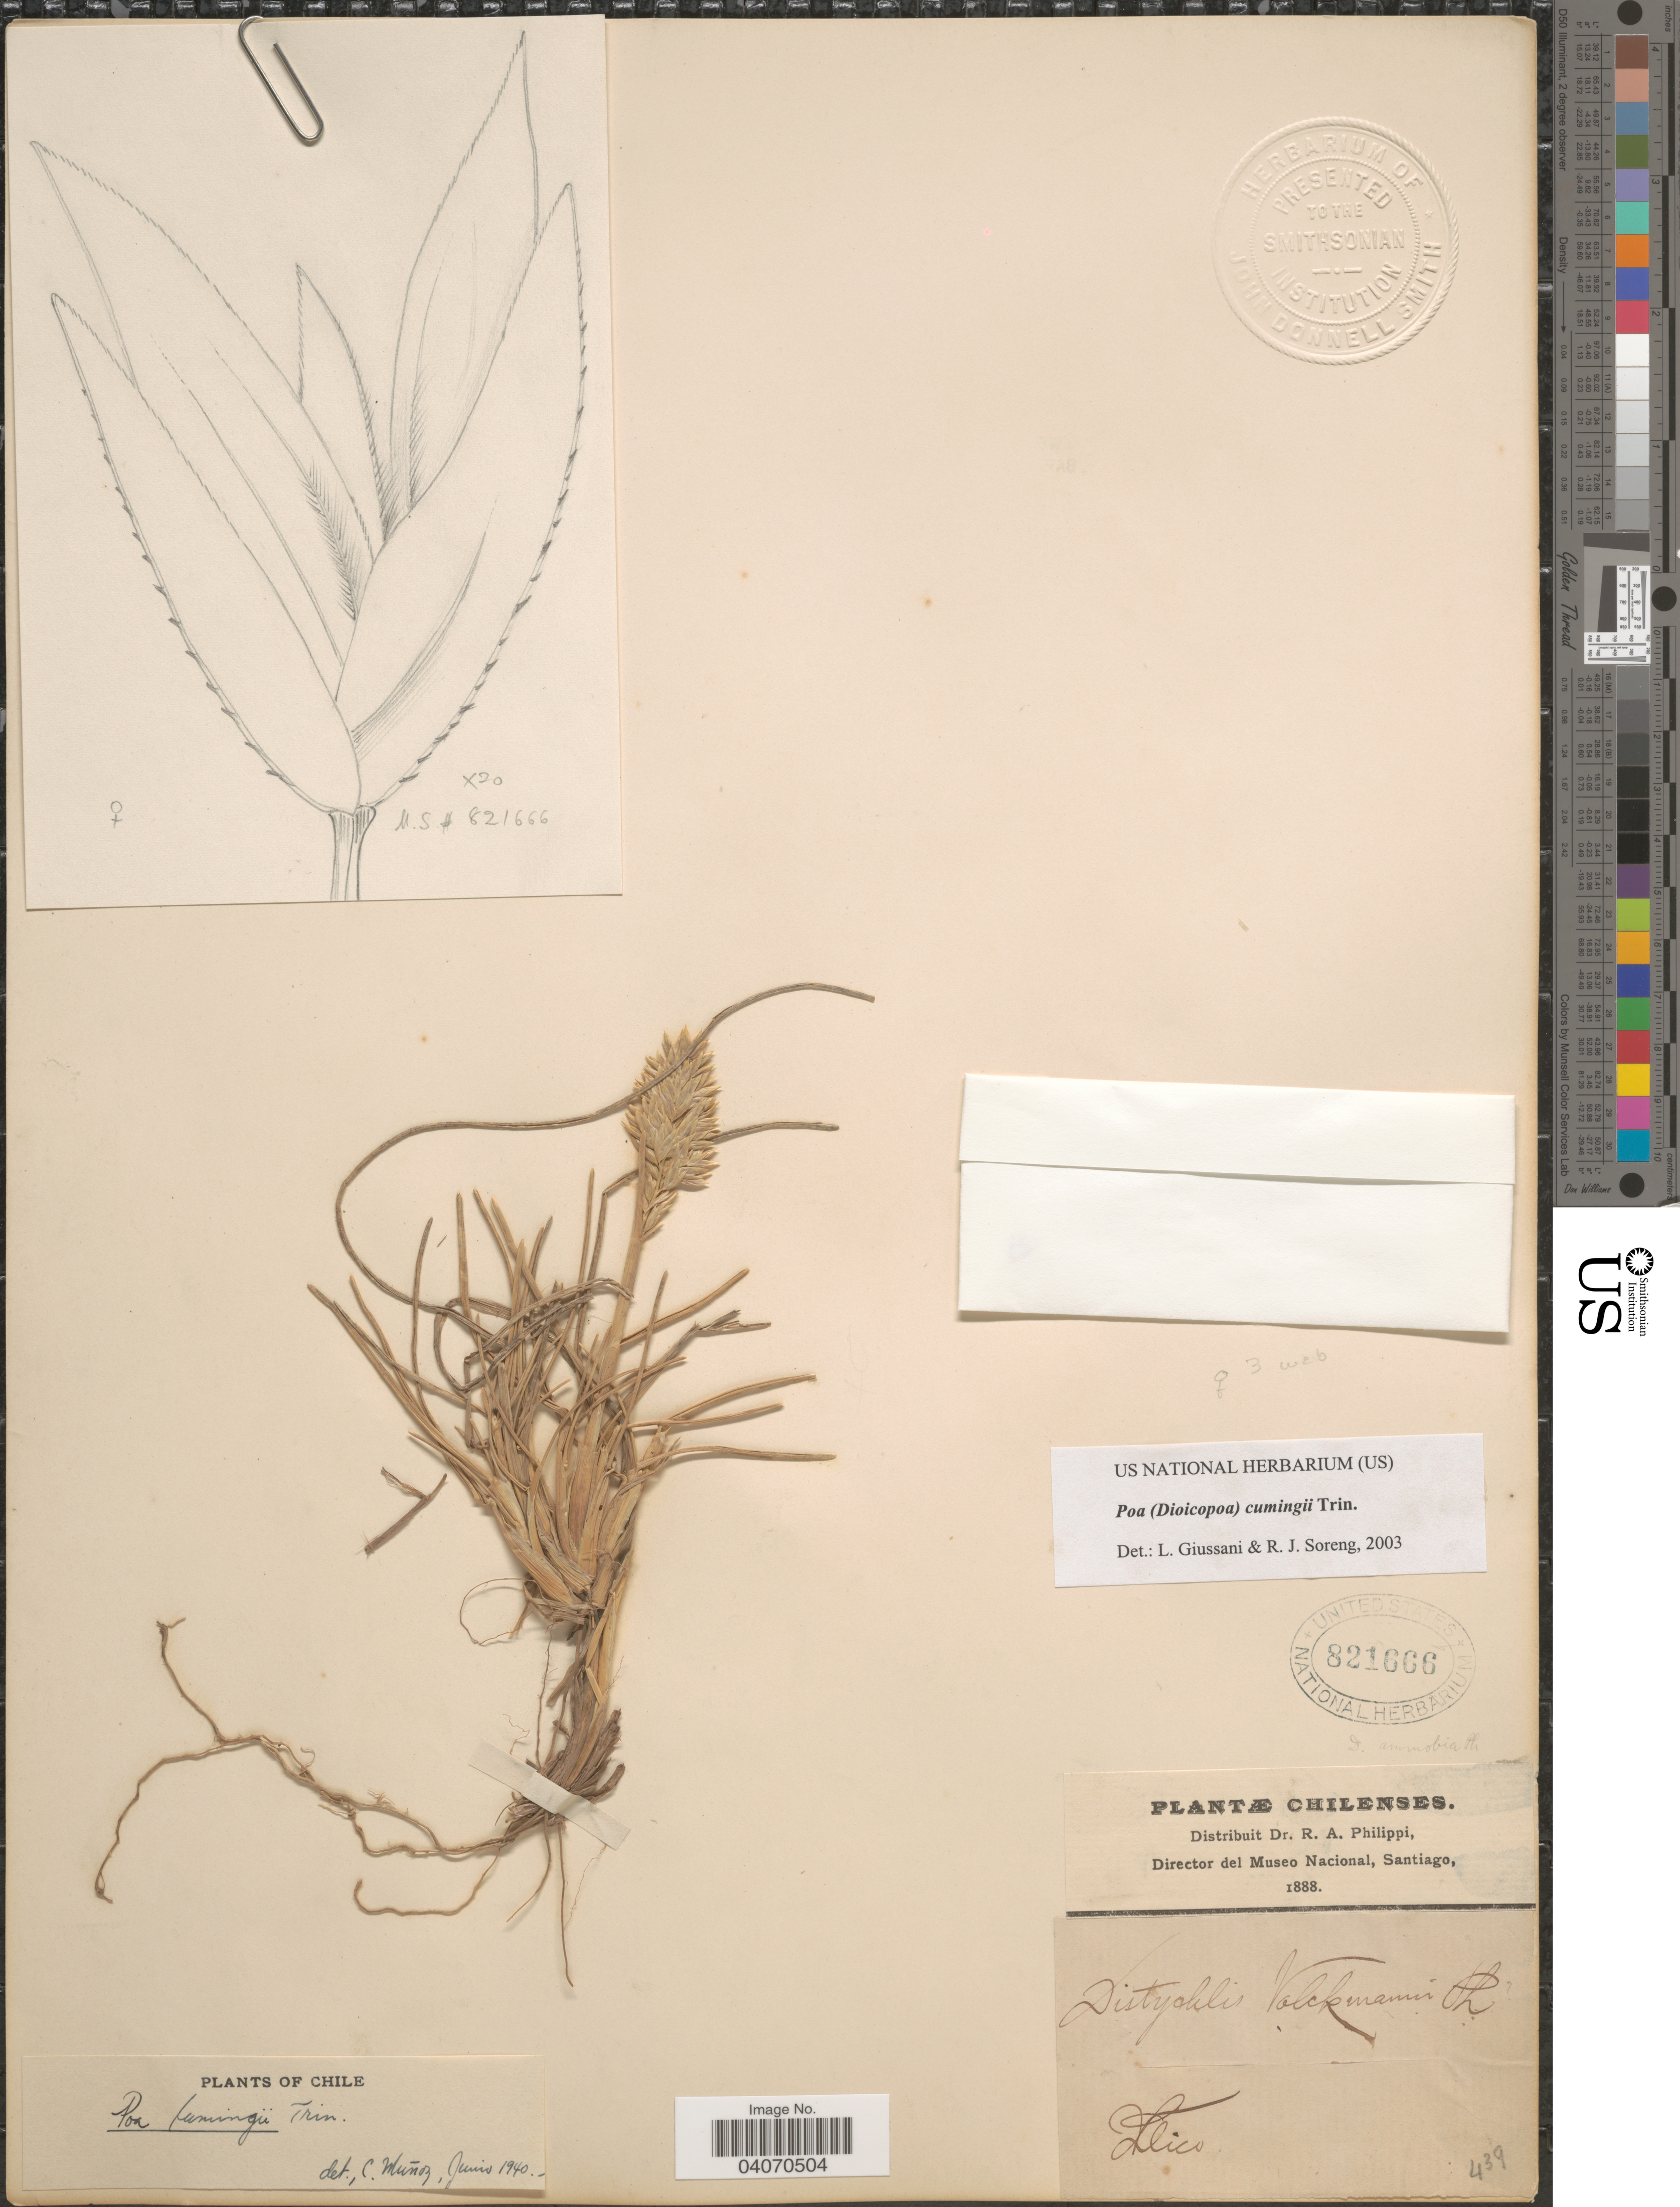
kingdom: Plantae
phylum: Tracheophyta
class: Liliopsida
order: Poales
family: Poaceae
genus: Poa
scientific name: Poa cumingii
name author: Trin.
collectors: ex. herb. R.A. Philippi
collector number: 439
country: Chile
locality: Llico.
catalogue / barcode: US 821666